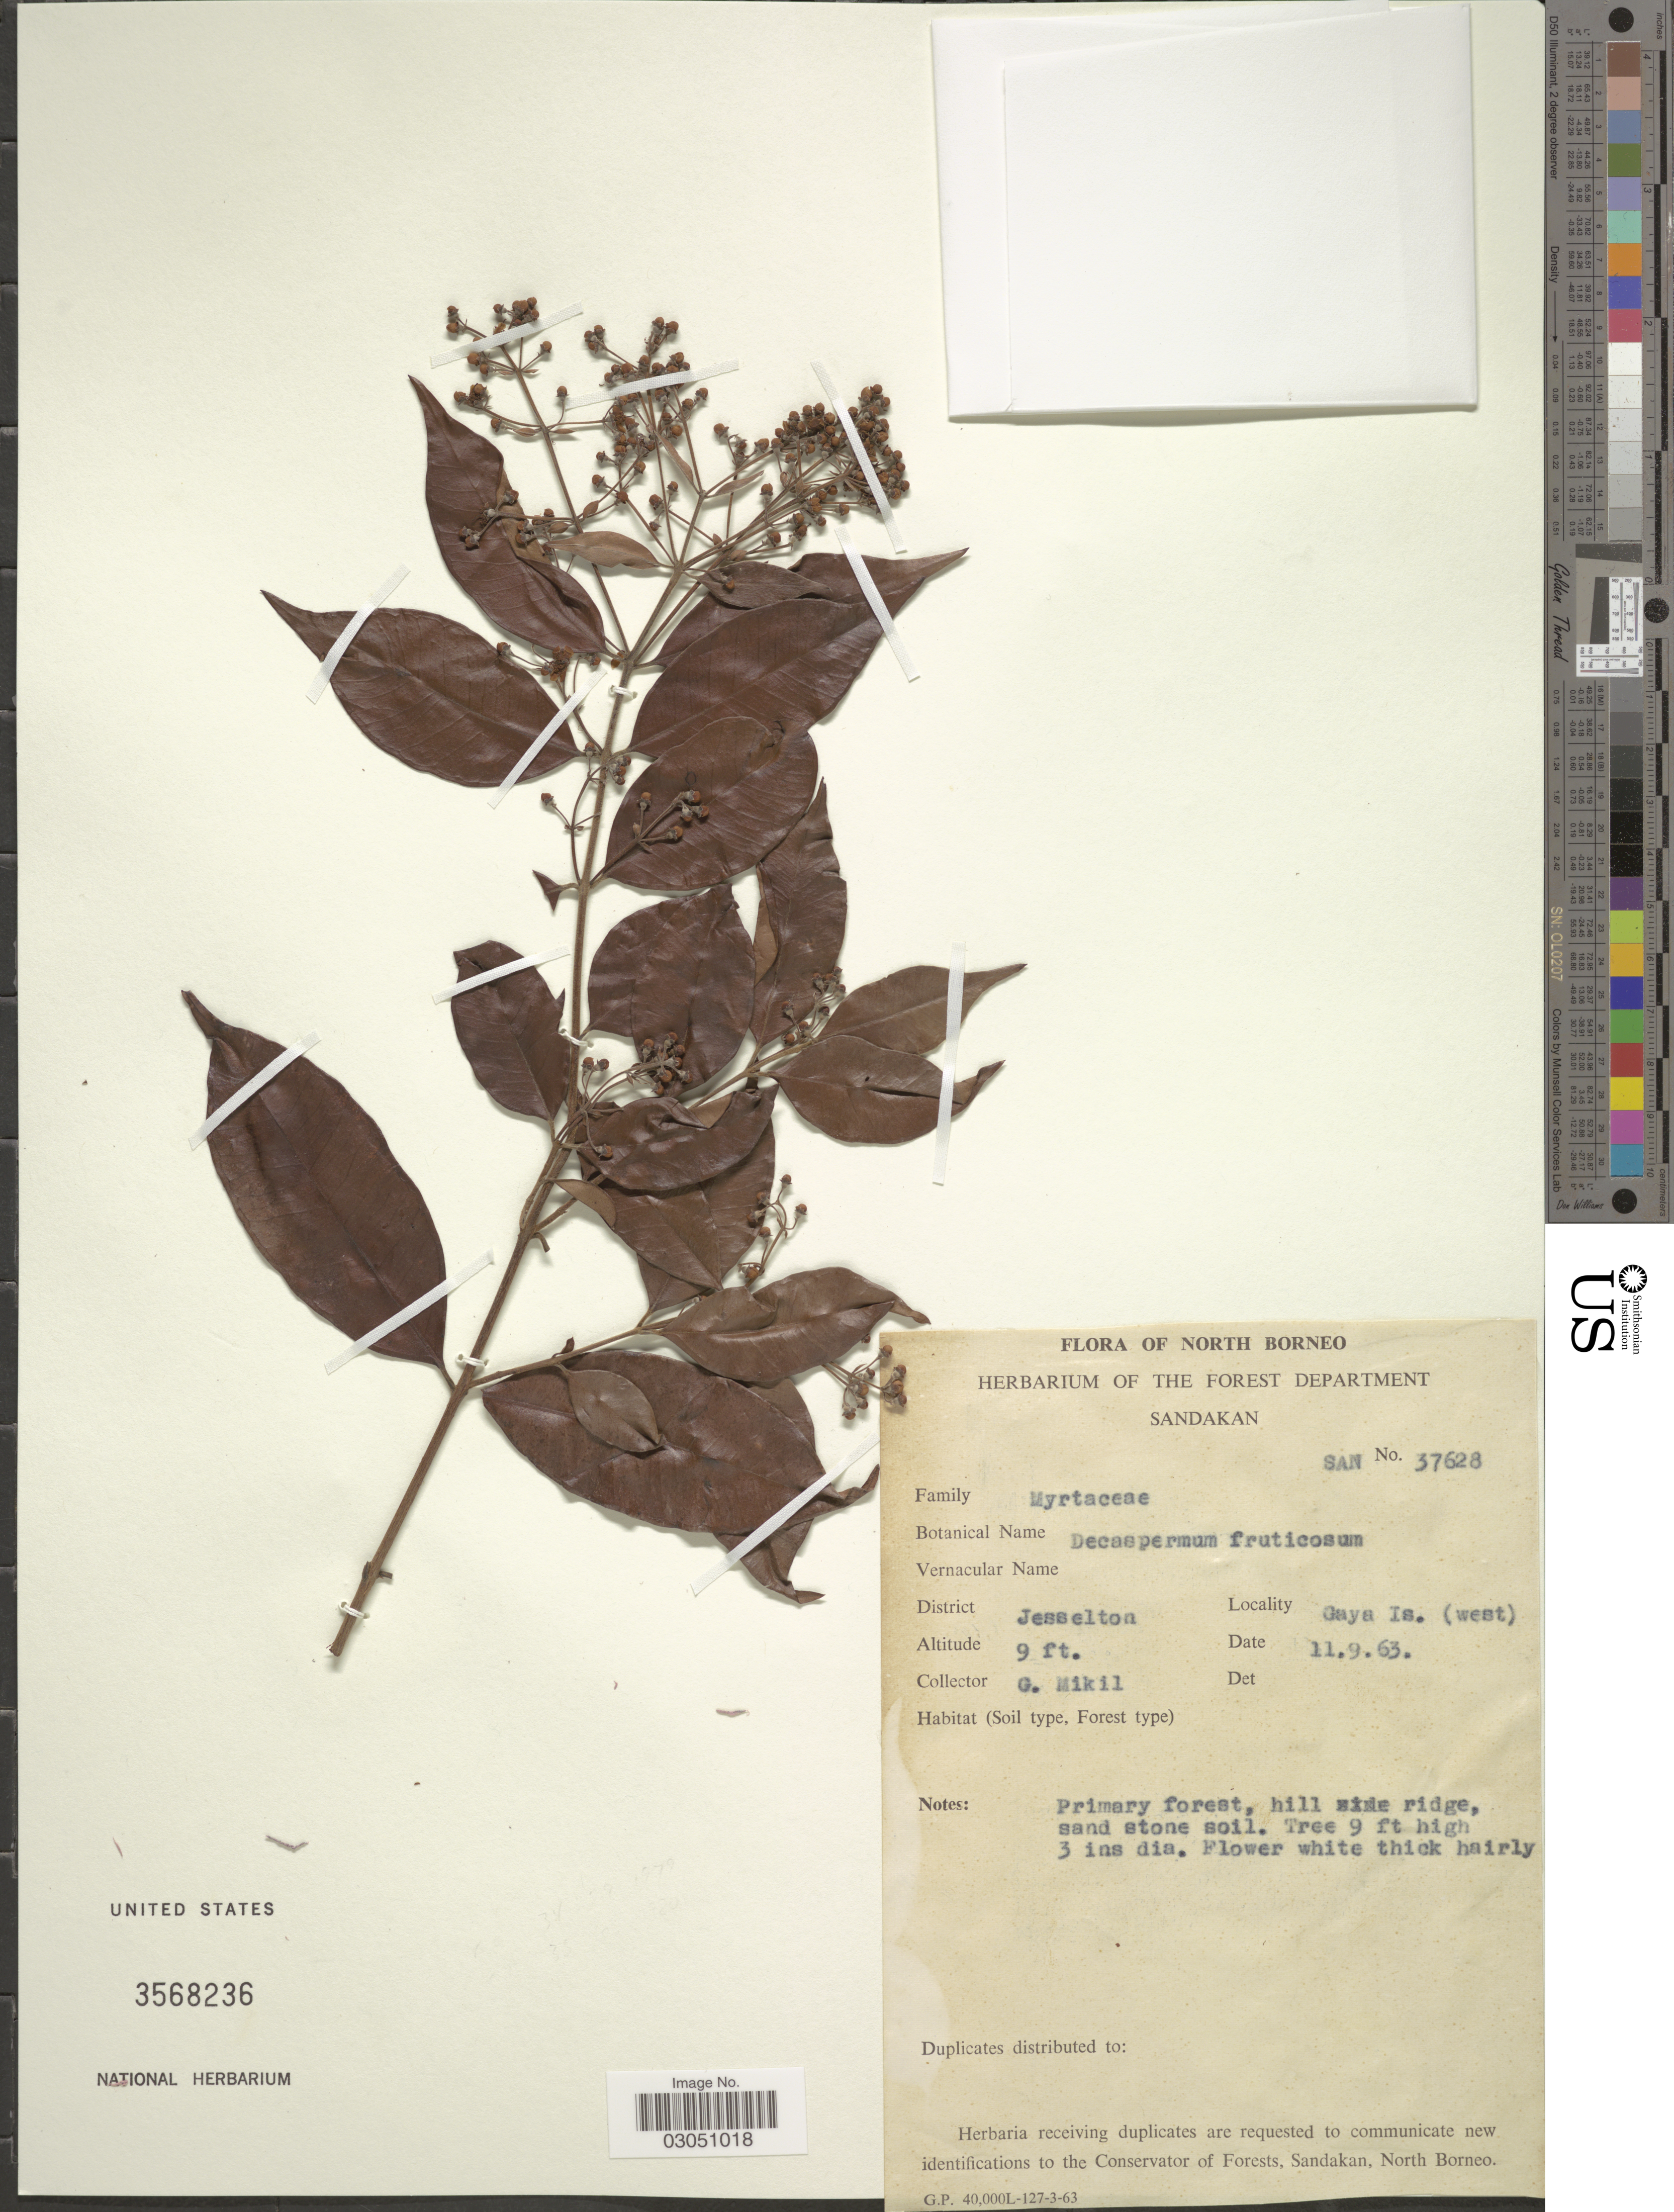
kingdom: Plantae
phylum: Tracheophyta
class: Magnoliopsida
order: Myrtales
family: Myrtaceae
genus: Decaspermum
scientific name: Decaspermum fruticosum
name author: J.R. Forst. & G. Forst.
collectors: G. Mikil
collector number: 37628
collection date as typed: Transcribed d/m/y: 11/9/63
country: Malaysia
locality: North Borneo. District Jesselton. Gaya Is. (west).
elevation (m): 3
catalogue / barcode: US 3568236